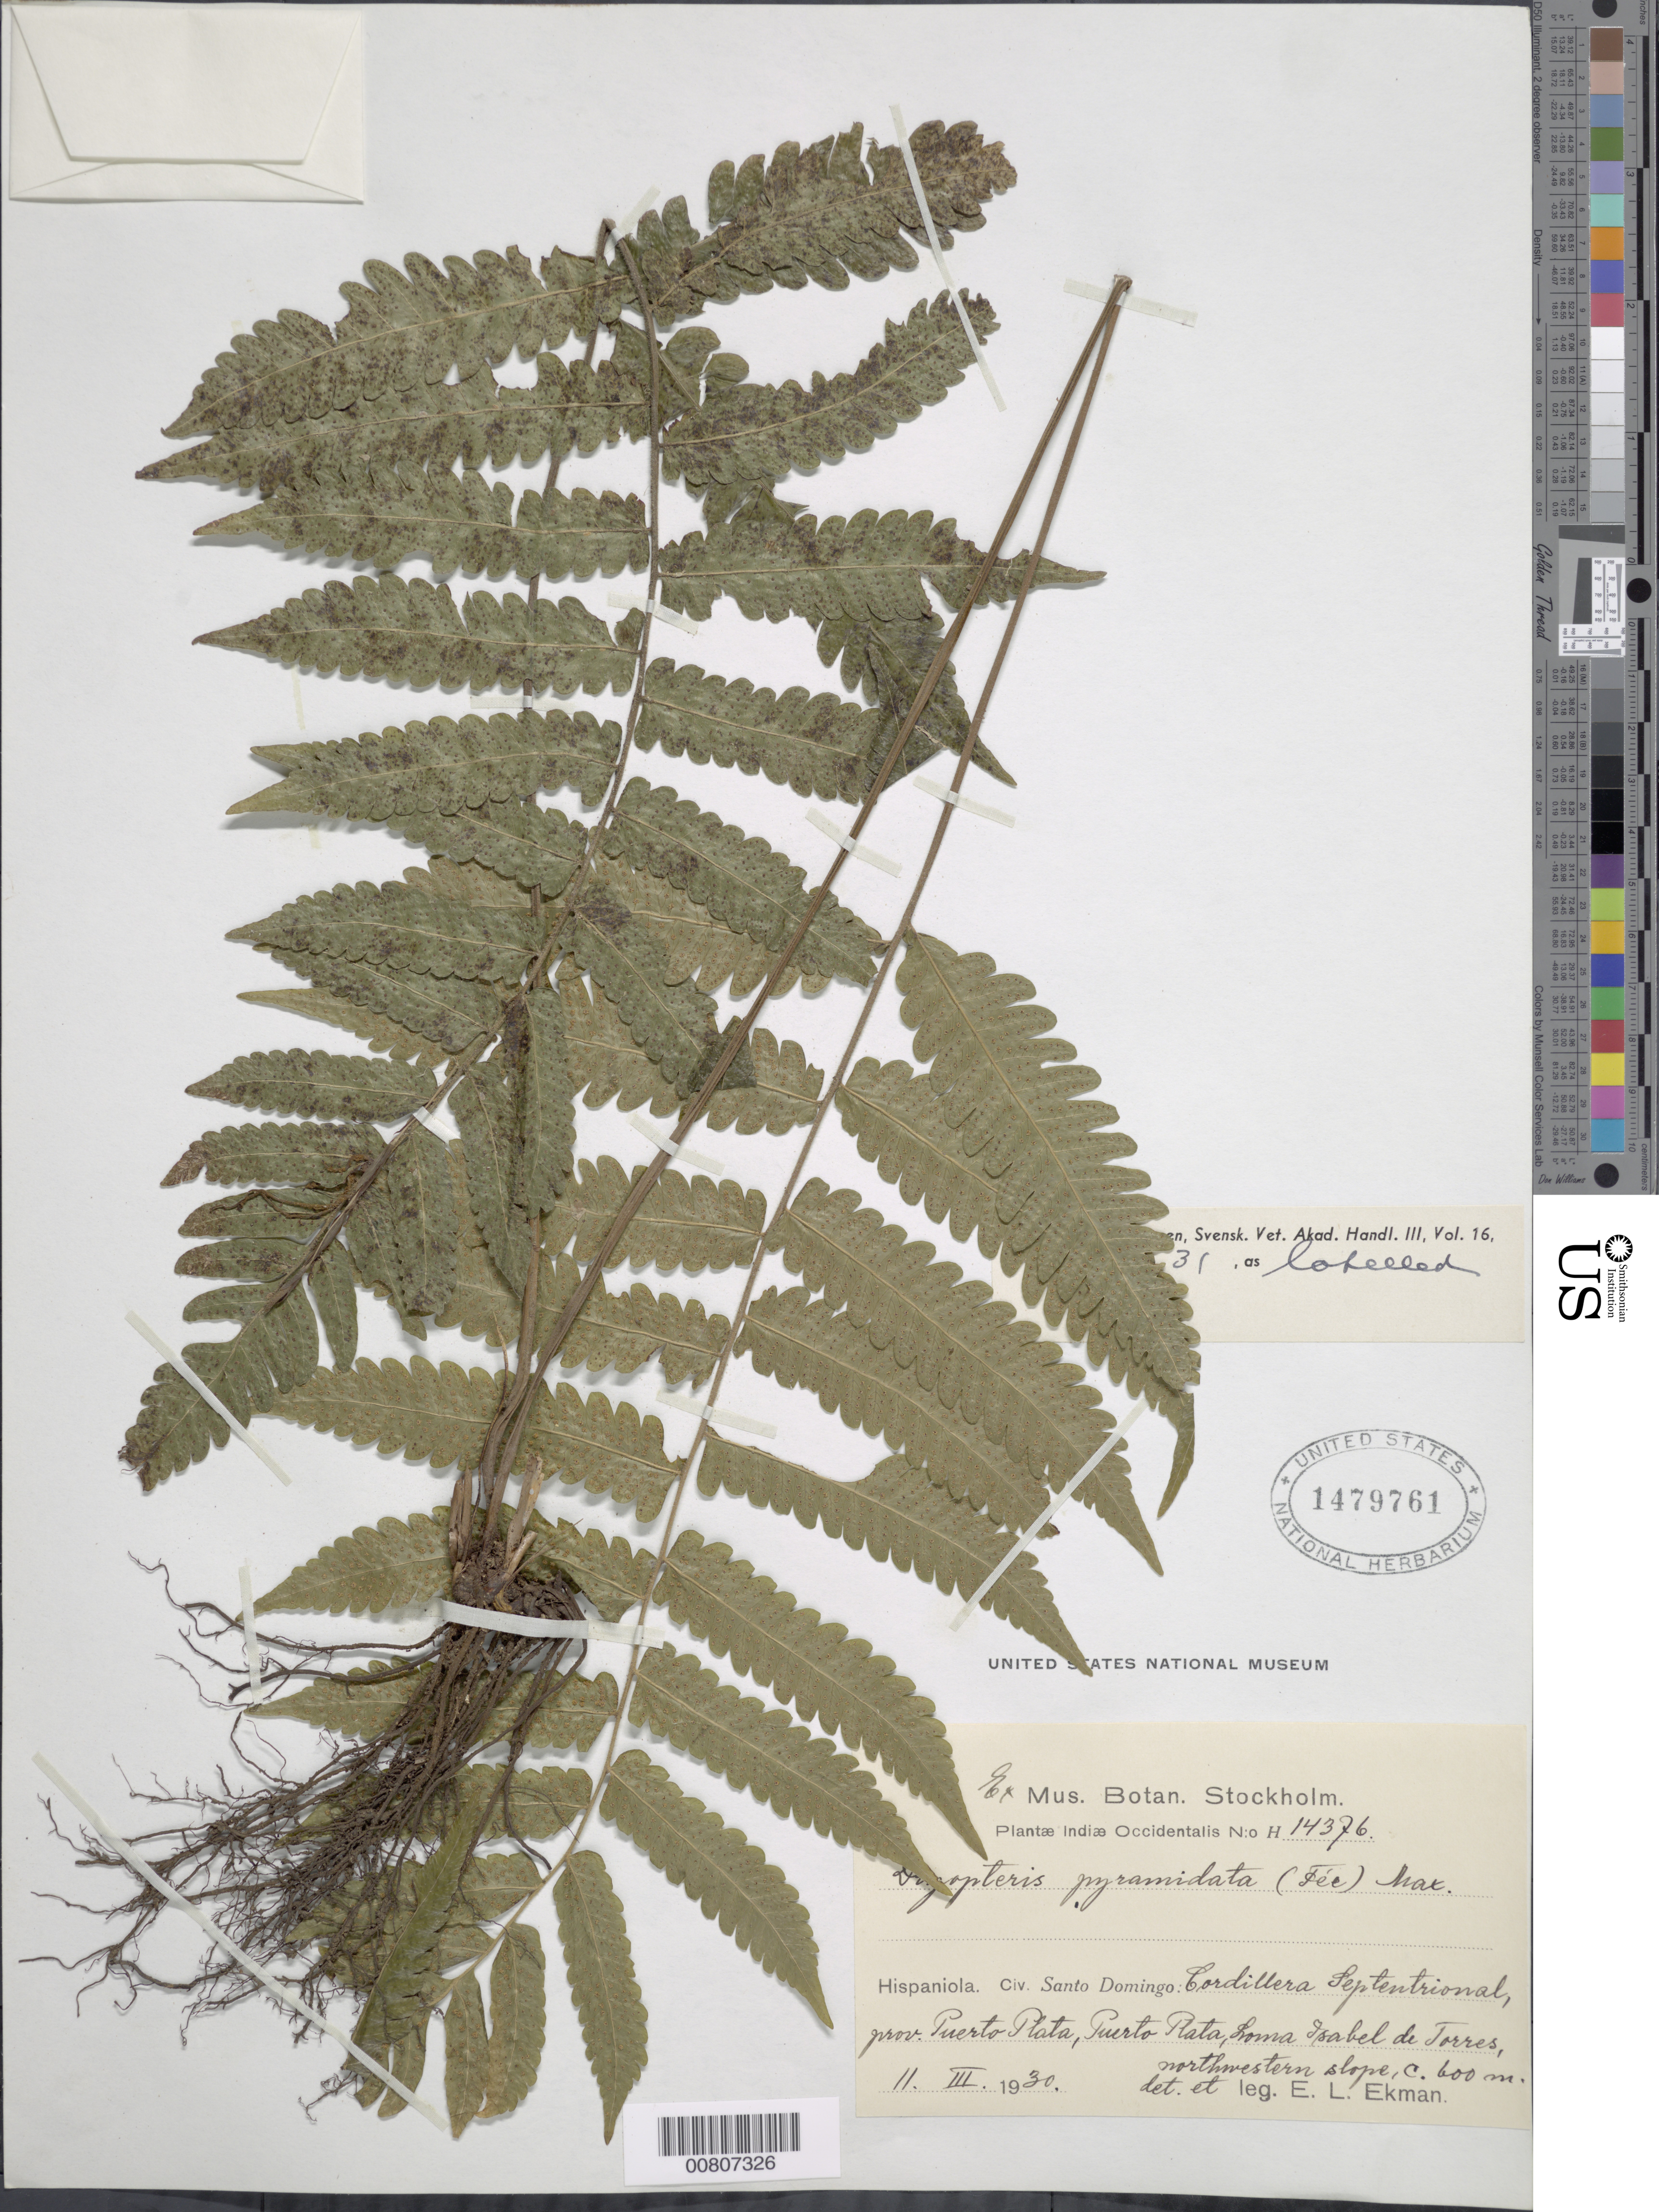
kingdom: Plantae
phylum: Tracheophyta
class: Polypodiopsida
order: Polypodiales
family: Thelypteridaceae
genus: Goniopteris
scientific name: Goniopteris abrupta (Desv.) comb. nov., ined 2015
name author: (Desv.)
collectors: E. L. Ekman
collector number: H 14376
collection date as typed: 11 Mar 1930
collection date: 1930-03-11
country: Dominican Republic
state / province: Puerto Plata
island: Hispaniola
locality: Cordillera Septentrional, Puerto Plata, Loma Isabel de Torres, NW slope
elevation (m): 600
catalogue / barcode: US 1479761